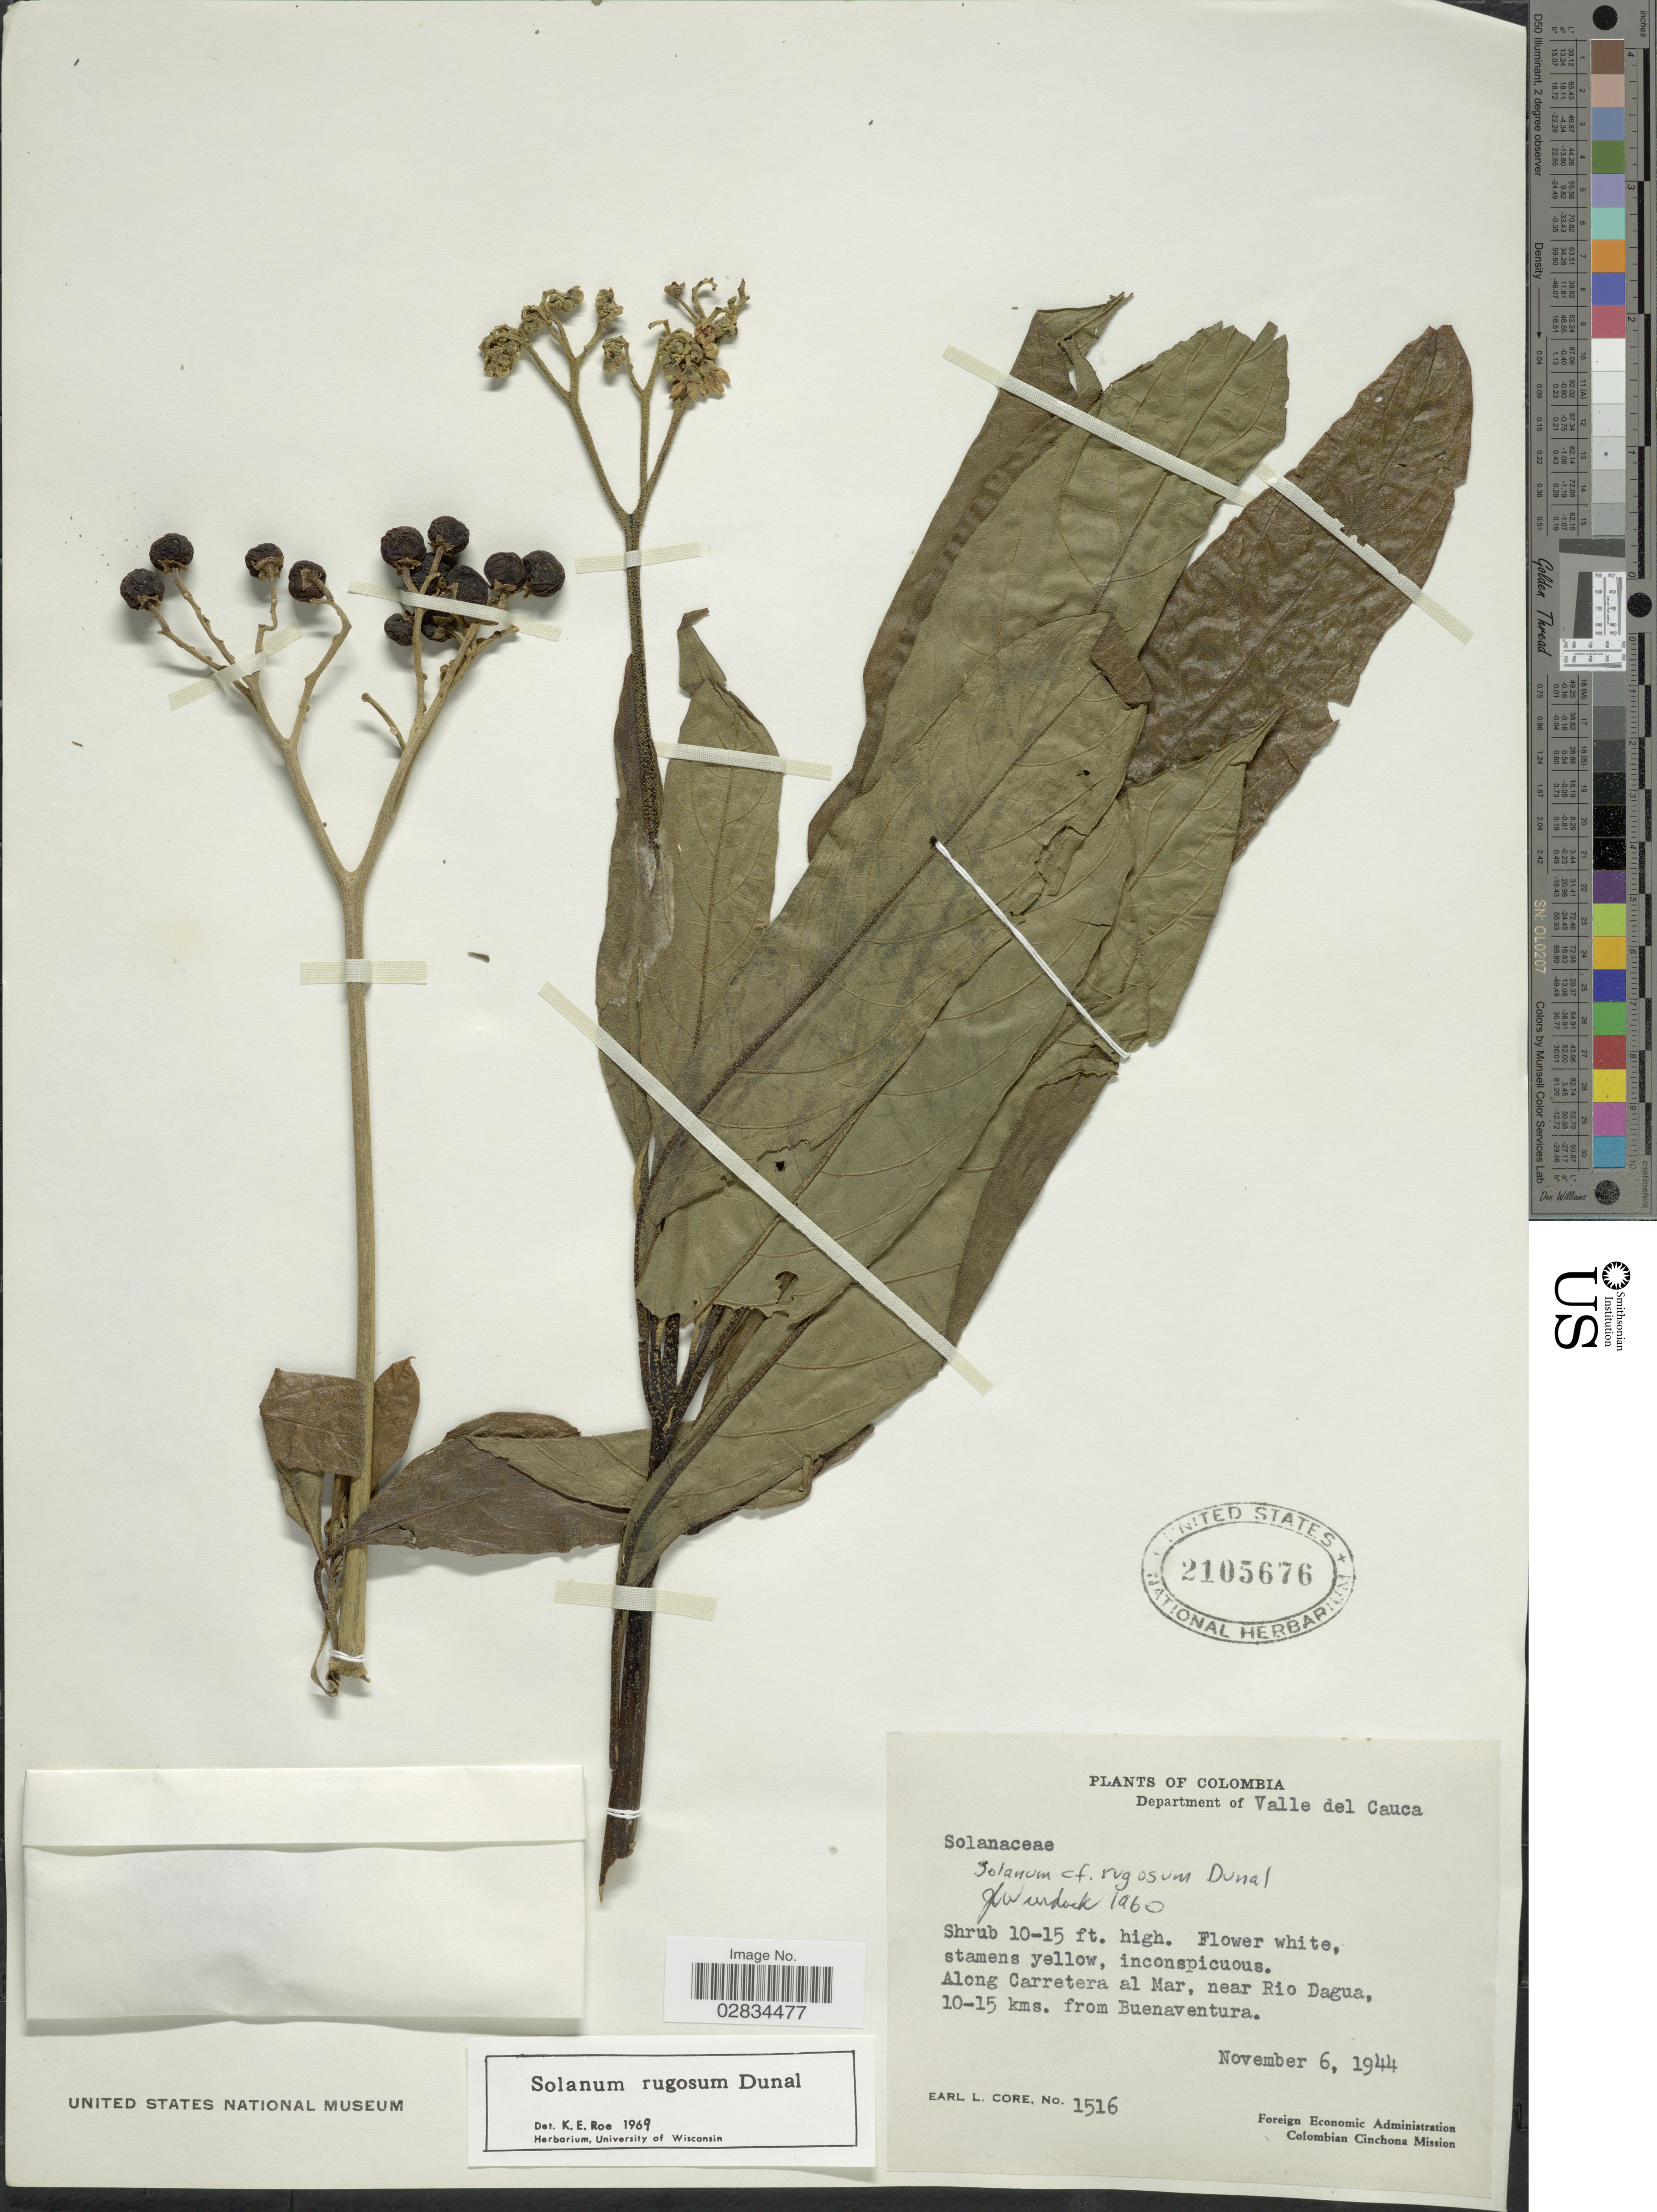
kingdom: Plantae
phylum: Tracheophyta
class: Magnoliopsida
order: Solanales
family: Solanaceae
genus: Solanum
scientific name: Solanum rugosum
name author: Dunal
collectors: E. L. Core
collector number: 1516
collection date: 1944-11-06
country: Colombia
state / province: Valle del Cauca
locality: Department of Valle del Cauca. Along Carretera al Mar, near Rio Dagua, 10-15 kms. from Buenaventura.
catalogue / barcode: US 2105676